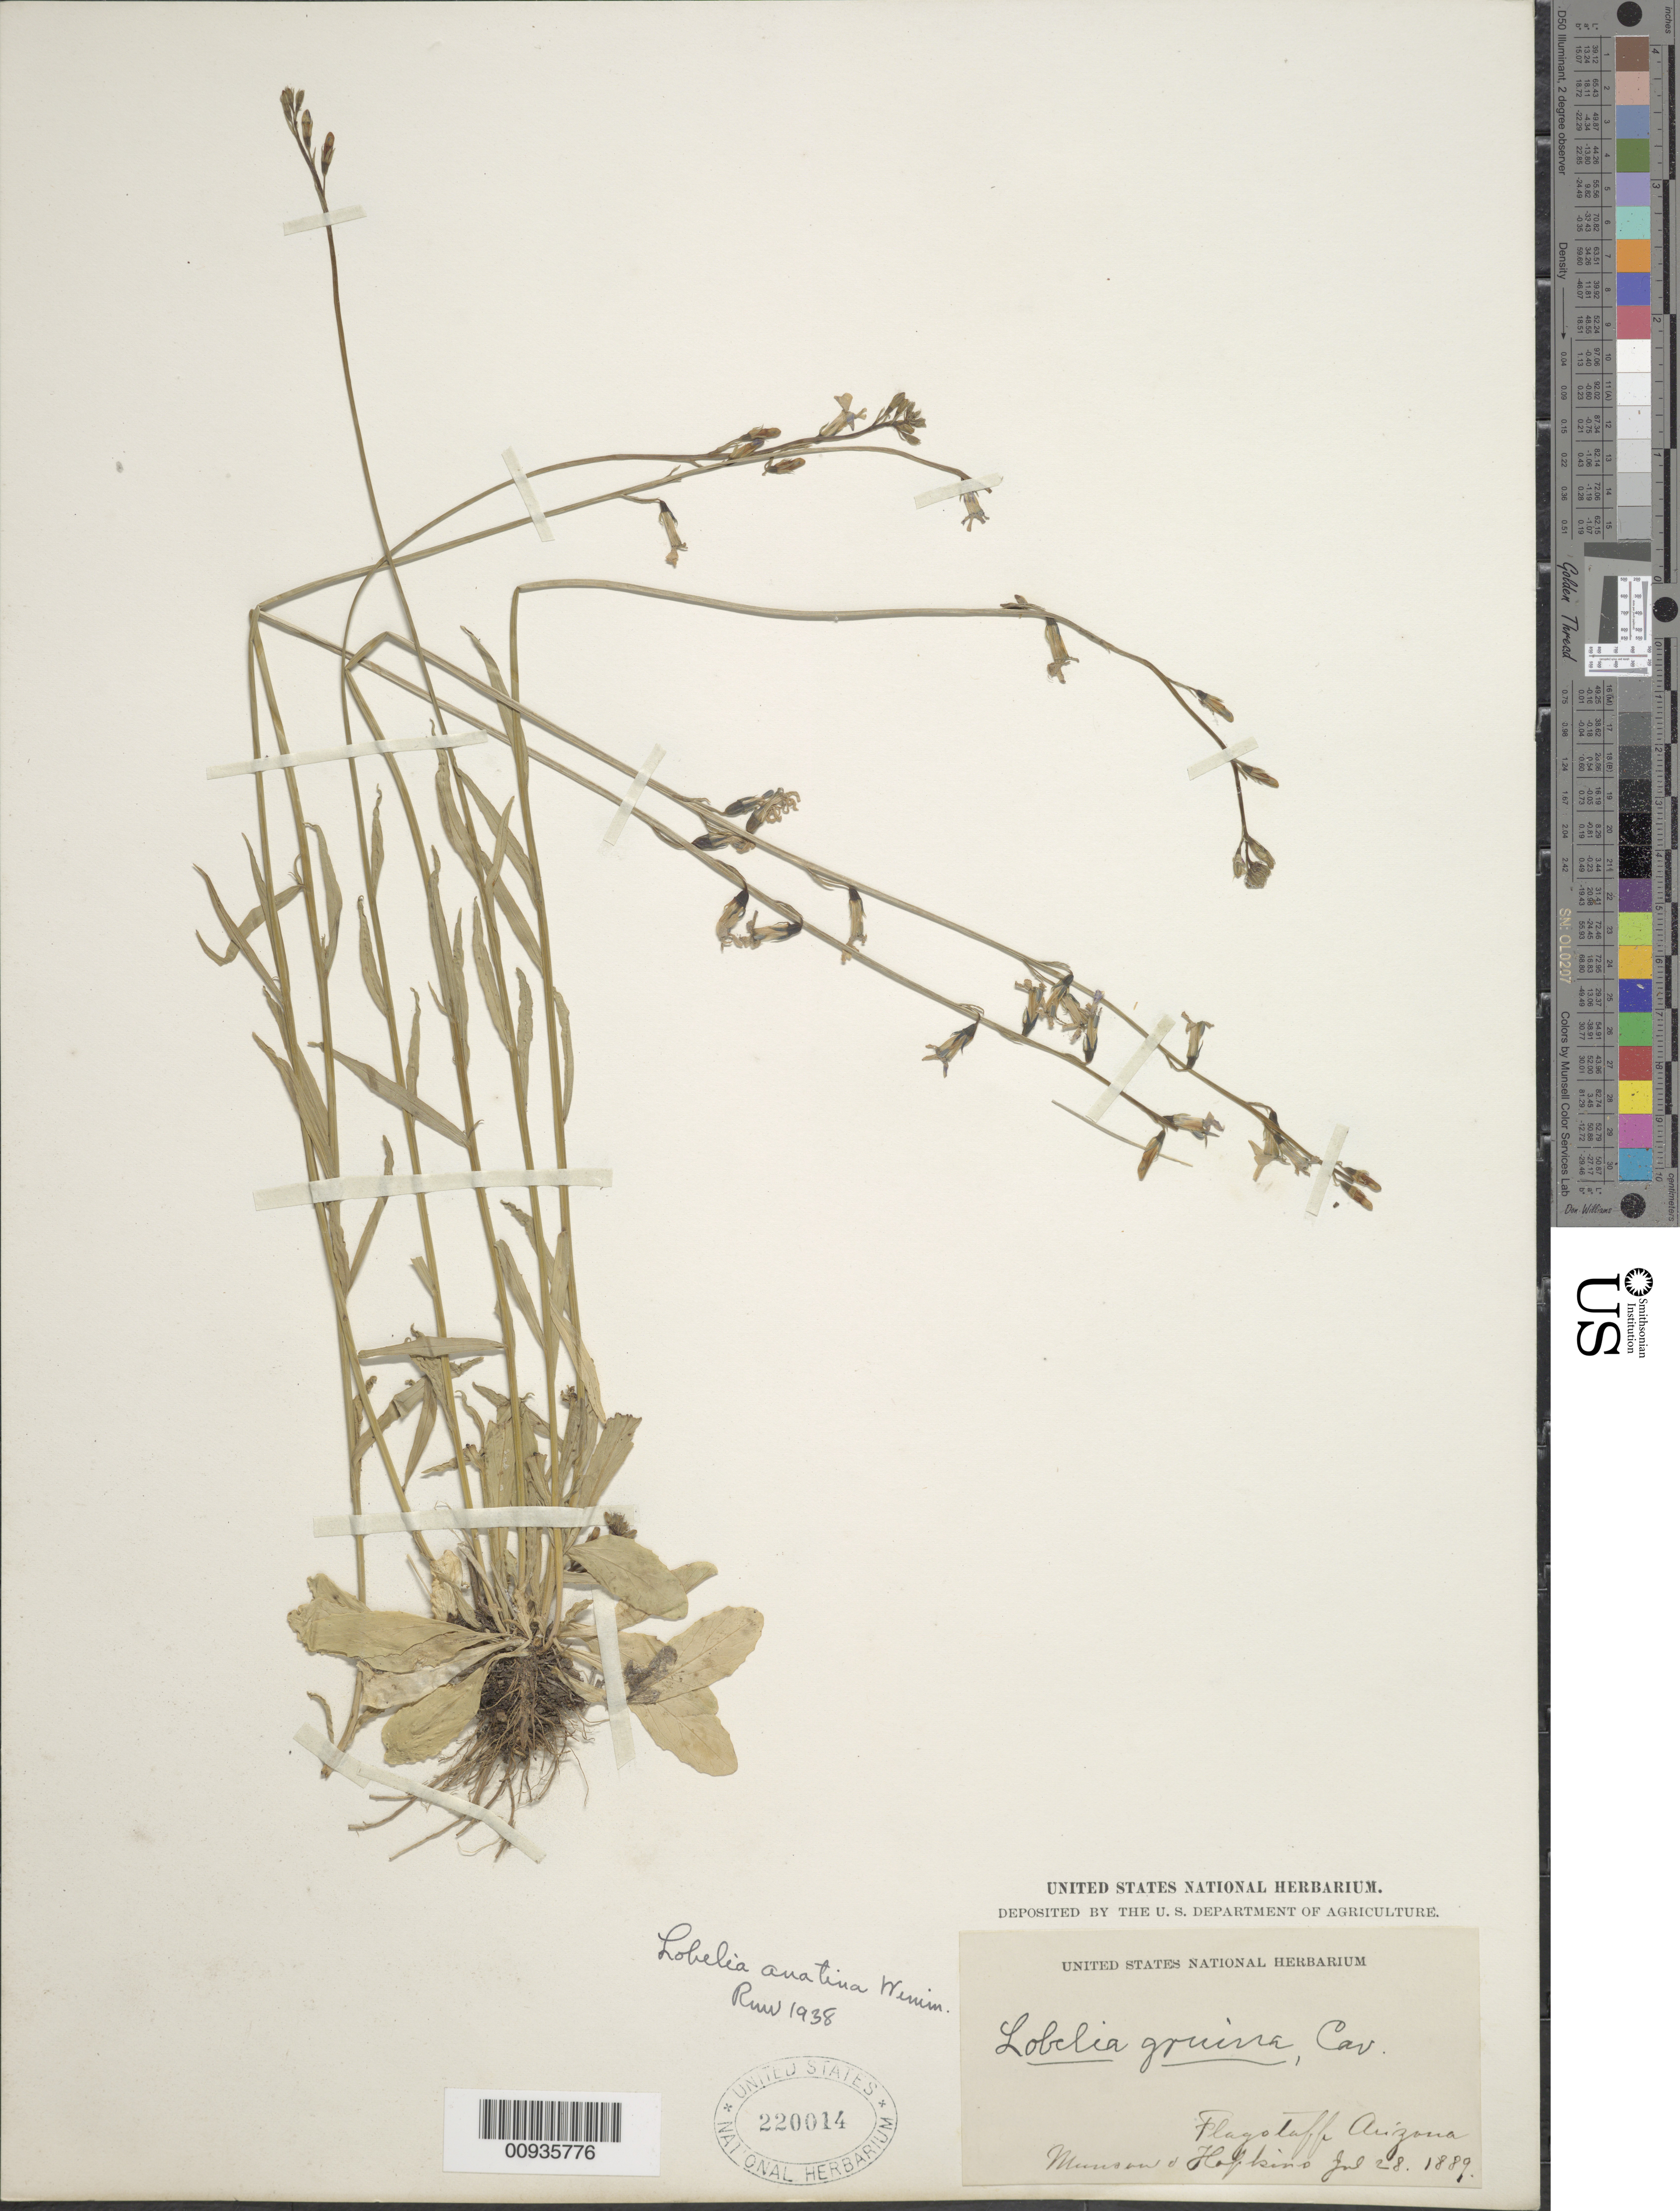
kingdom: Plantae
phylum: Tracheophyta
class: Magnoliopsida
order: Asterales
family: Campanulaceae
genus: Lobelia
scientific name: Lobelia anatina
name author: E. Wimm.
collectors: M. J. G. Hopkins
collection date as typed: Jul 28, 1889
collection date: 1889-07-28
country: United States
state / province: Arizona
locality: Flagstaff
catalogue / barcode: US 220014